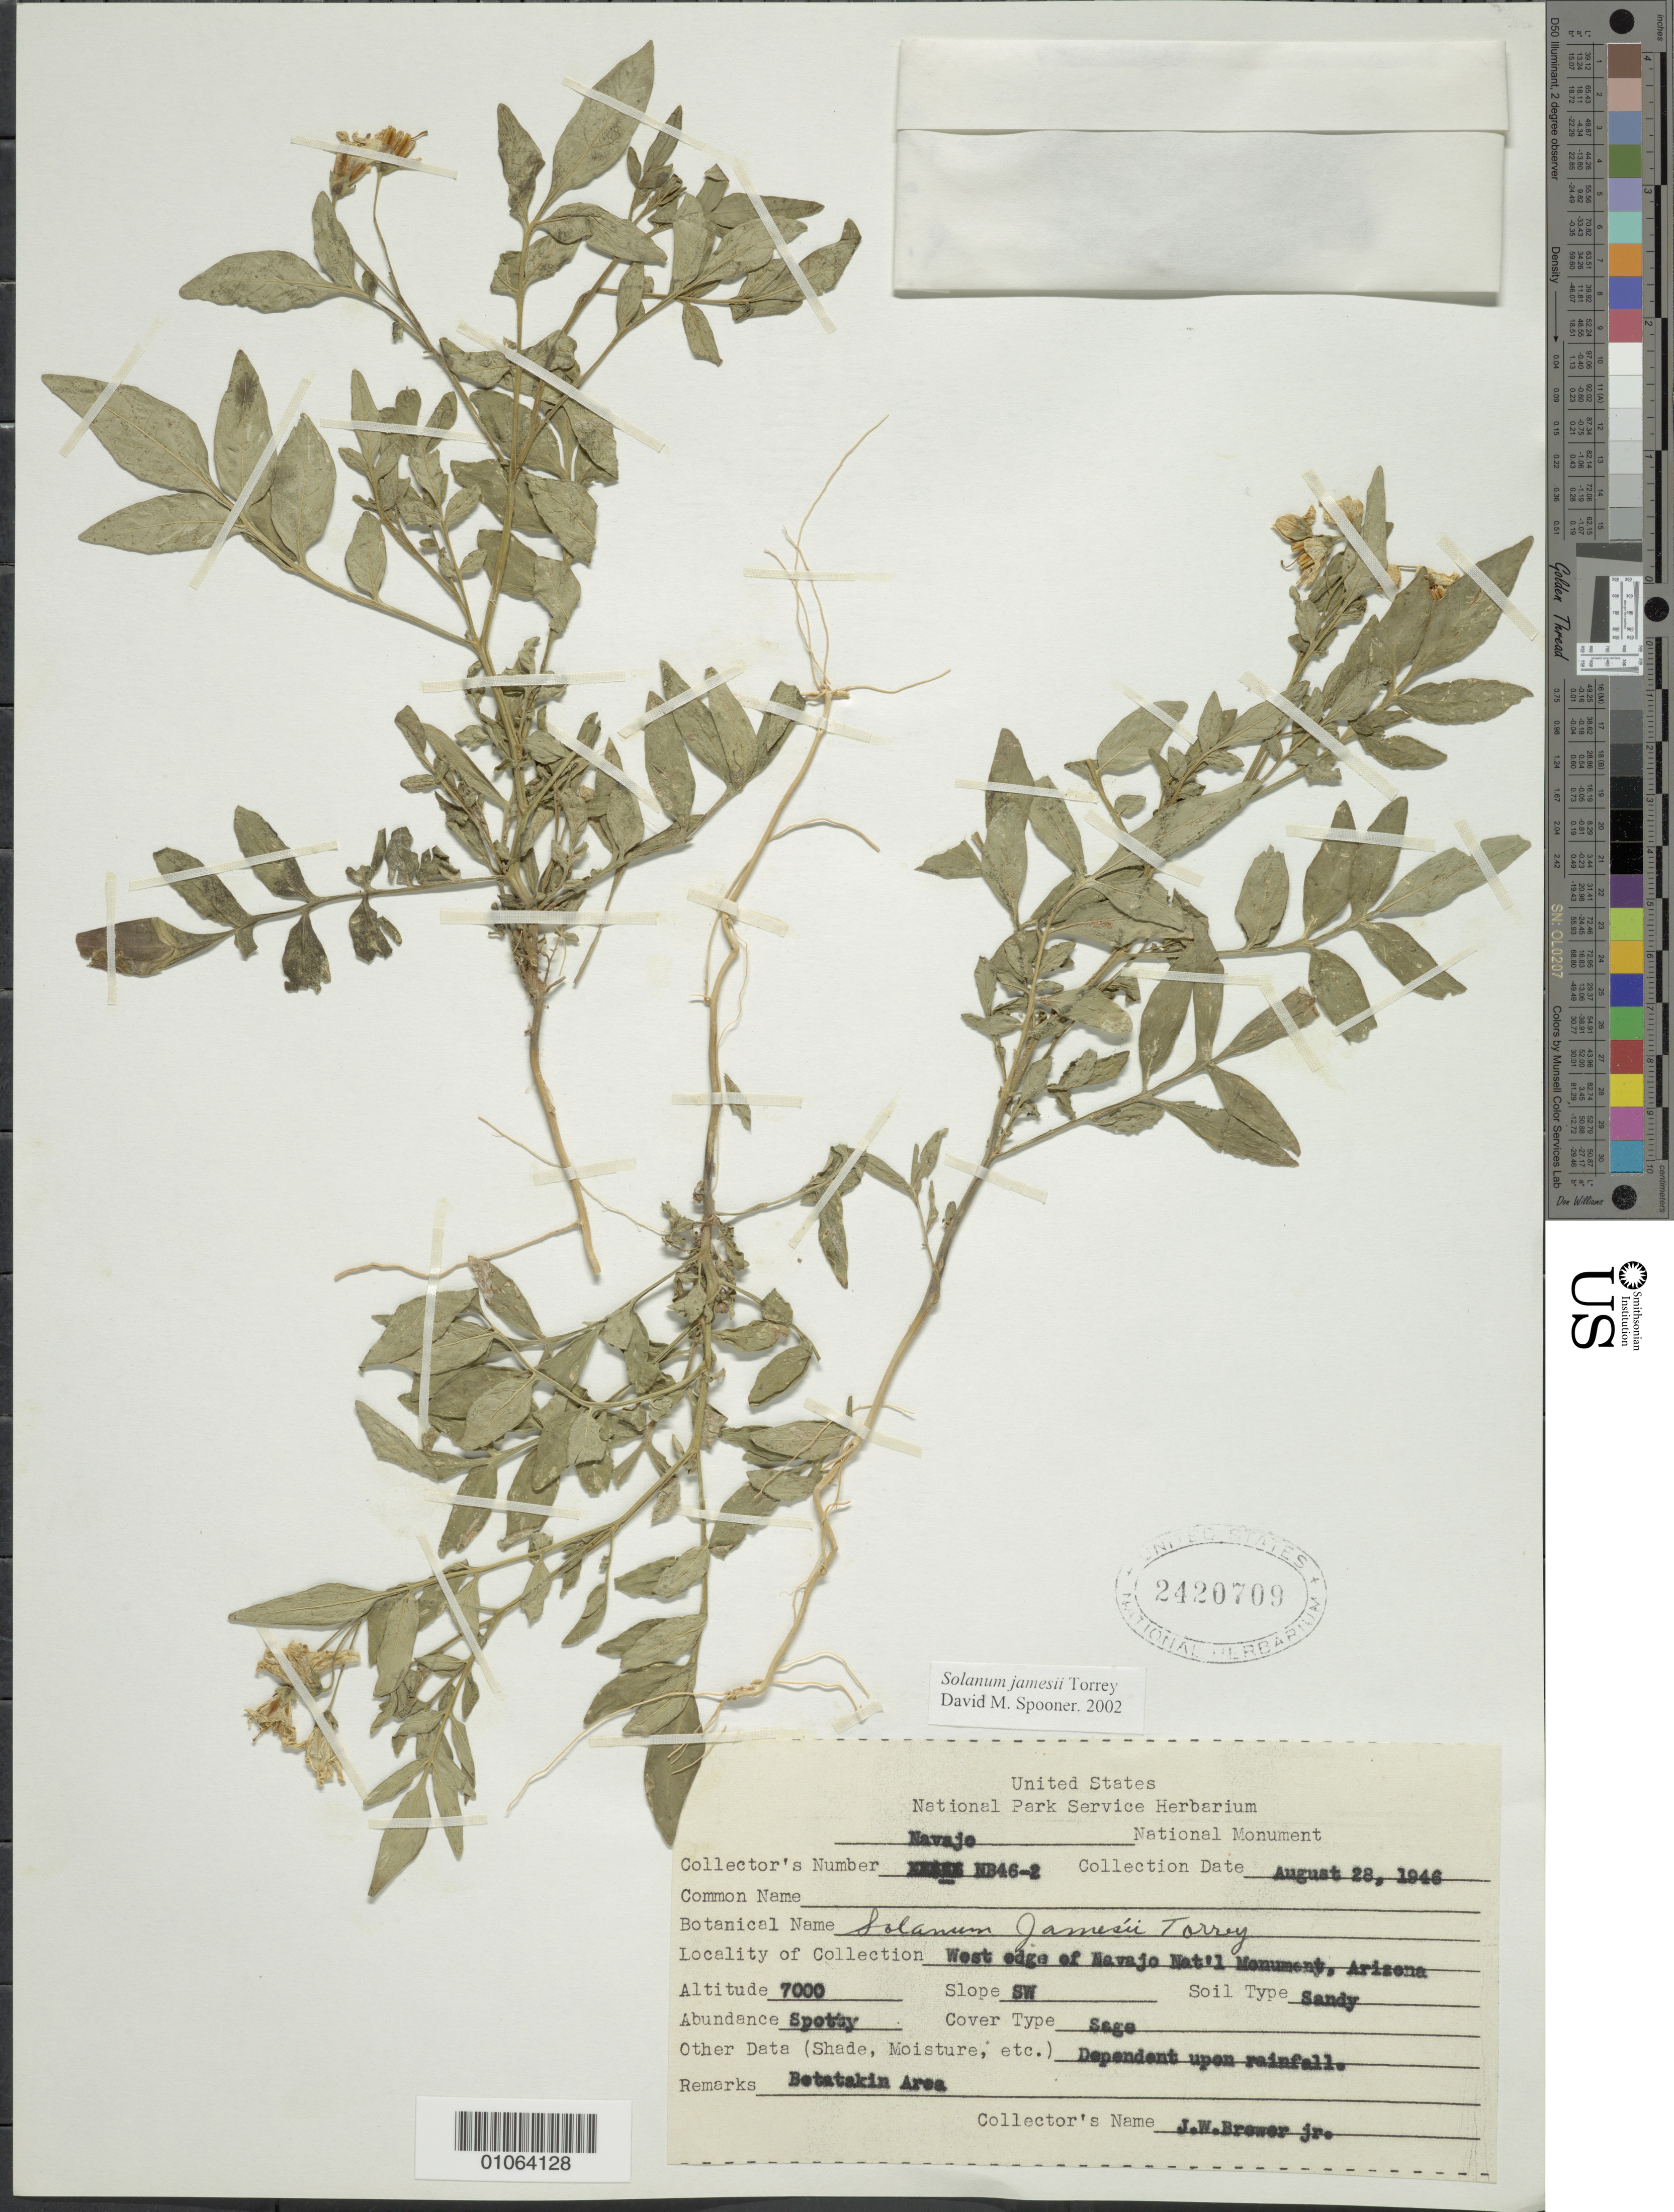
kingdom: Plantae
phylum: Tracheophyta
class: Magnoliopsida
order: Solanales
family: Solanaceae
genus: Solanum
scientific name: Solanum jamesii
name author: Torr.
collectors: J. W. Brewer Jr.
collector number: NB46-2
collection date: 1946-08-28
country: United States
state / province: Arizona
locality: Navaje National Monument. West edge of Navajo Nat'l Monument.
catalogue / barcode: US 2420709